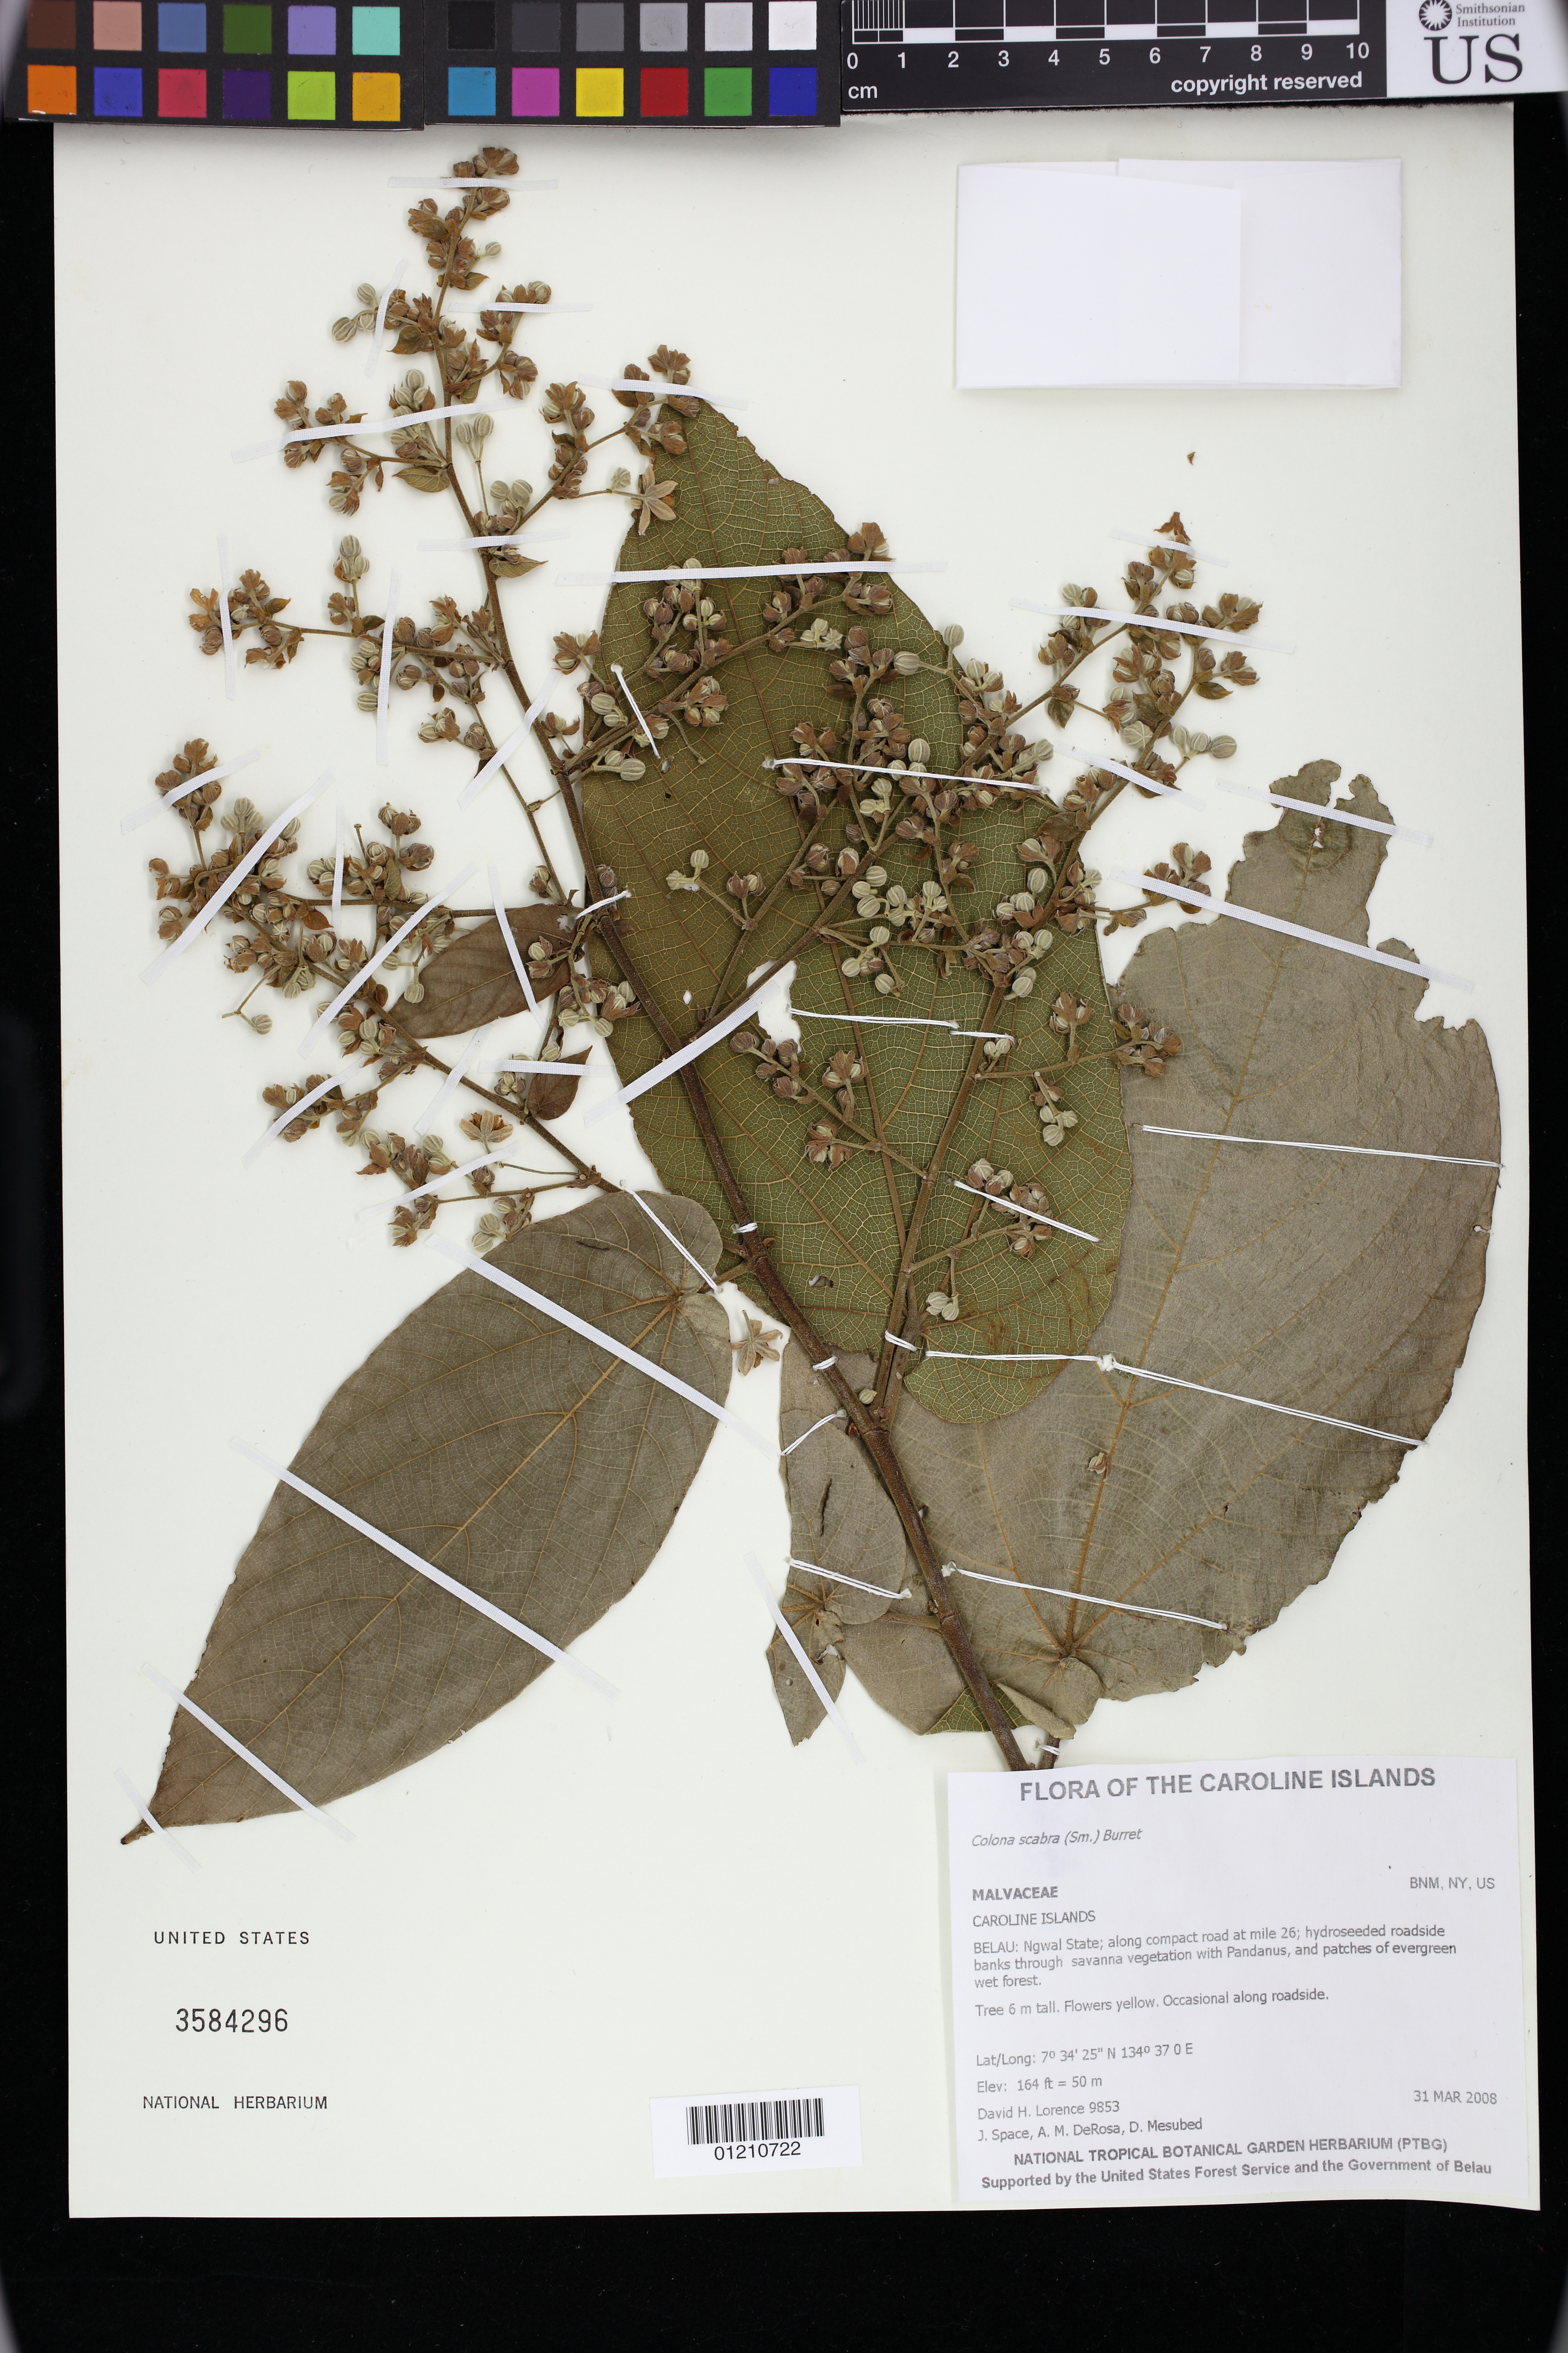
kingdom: Plantae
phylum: Tracheophyta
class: Magnoliopsida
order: Malvales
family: Malvaceae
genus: Colona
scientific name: Colona scabra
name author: (Sm.) Burret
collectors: D. Lorence, J. Space, A. DeRosa & D. Mesubed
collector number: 9853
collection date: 2008-03-31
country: Palau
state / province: Caroline Islands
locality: BELAU: Ngwal State; along compact road at mile 26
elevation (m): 50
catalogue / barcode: US 3584296